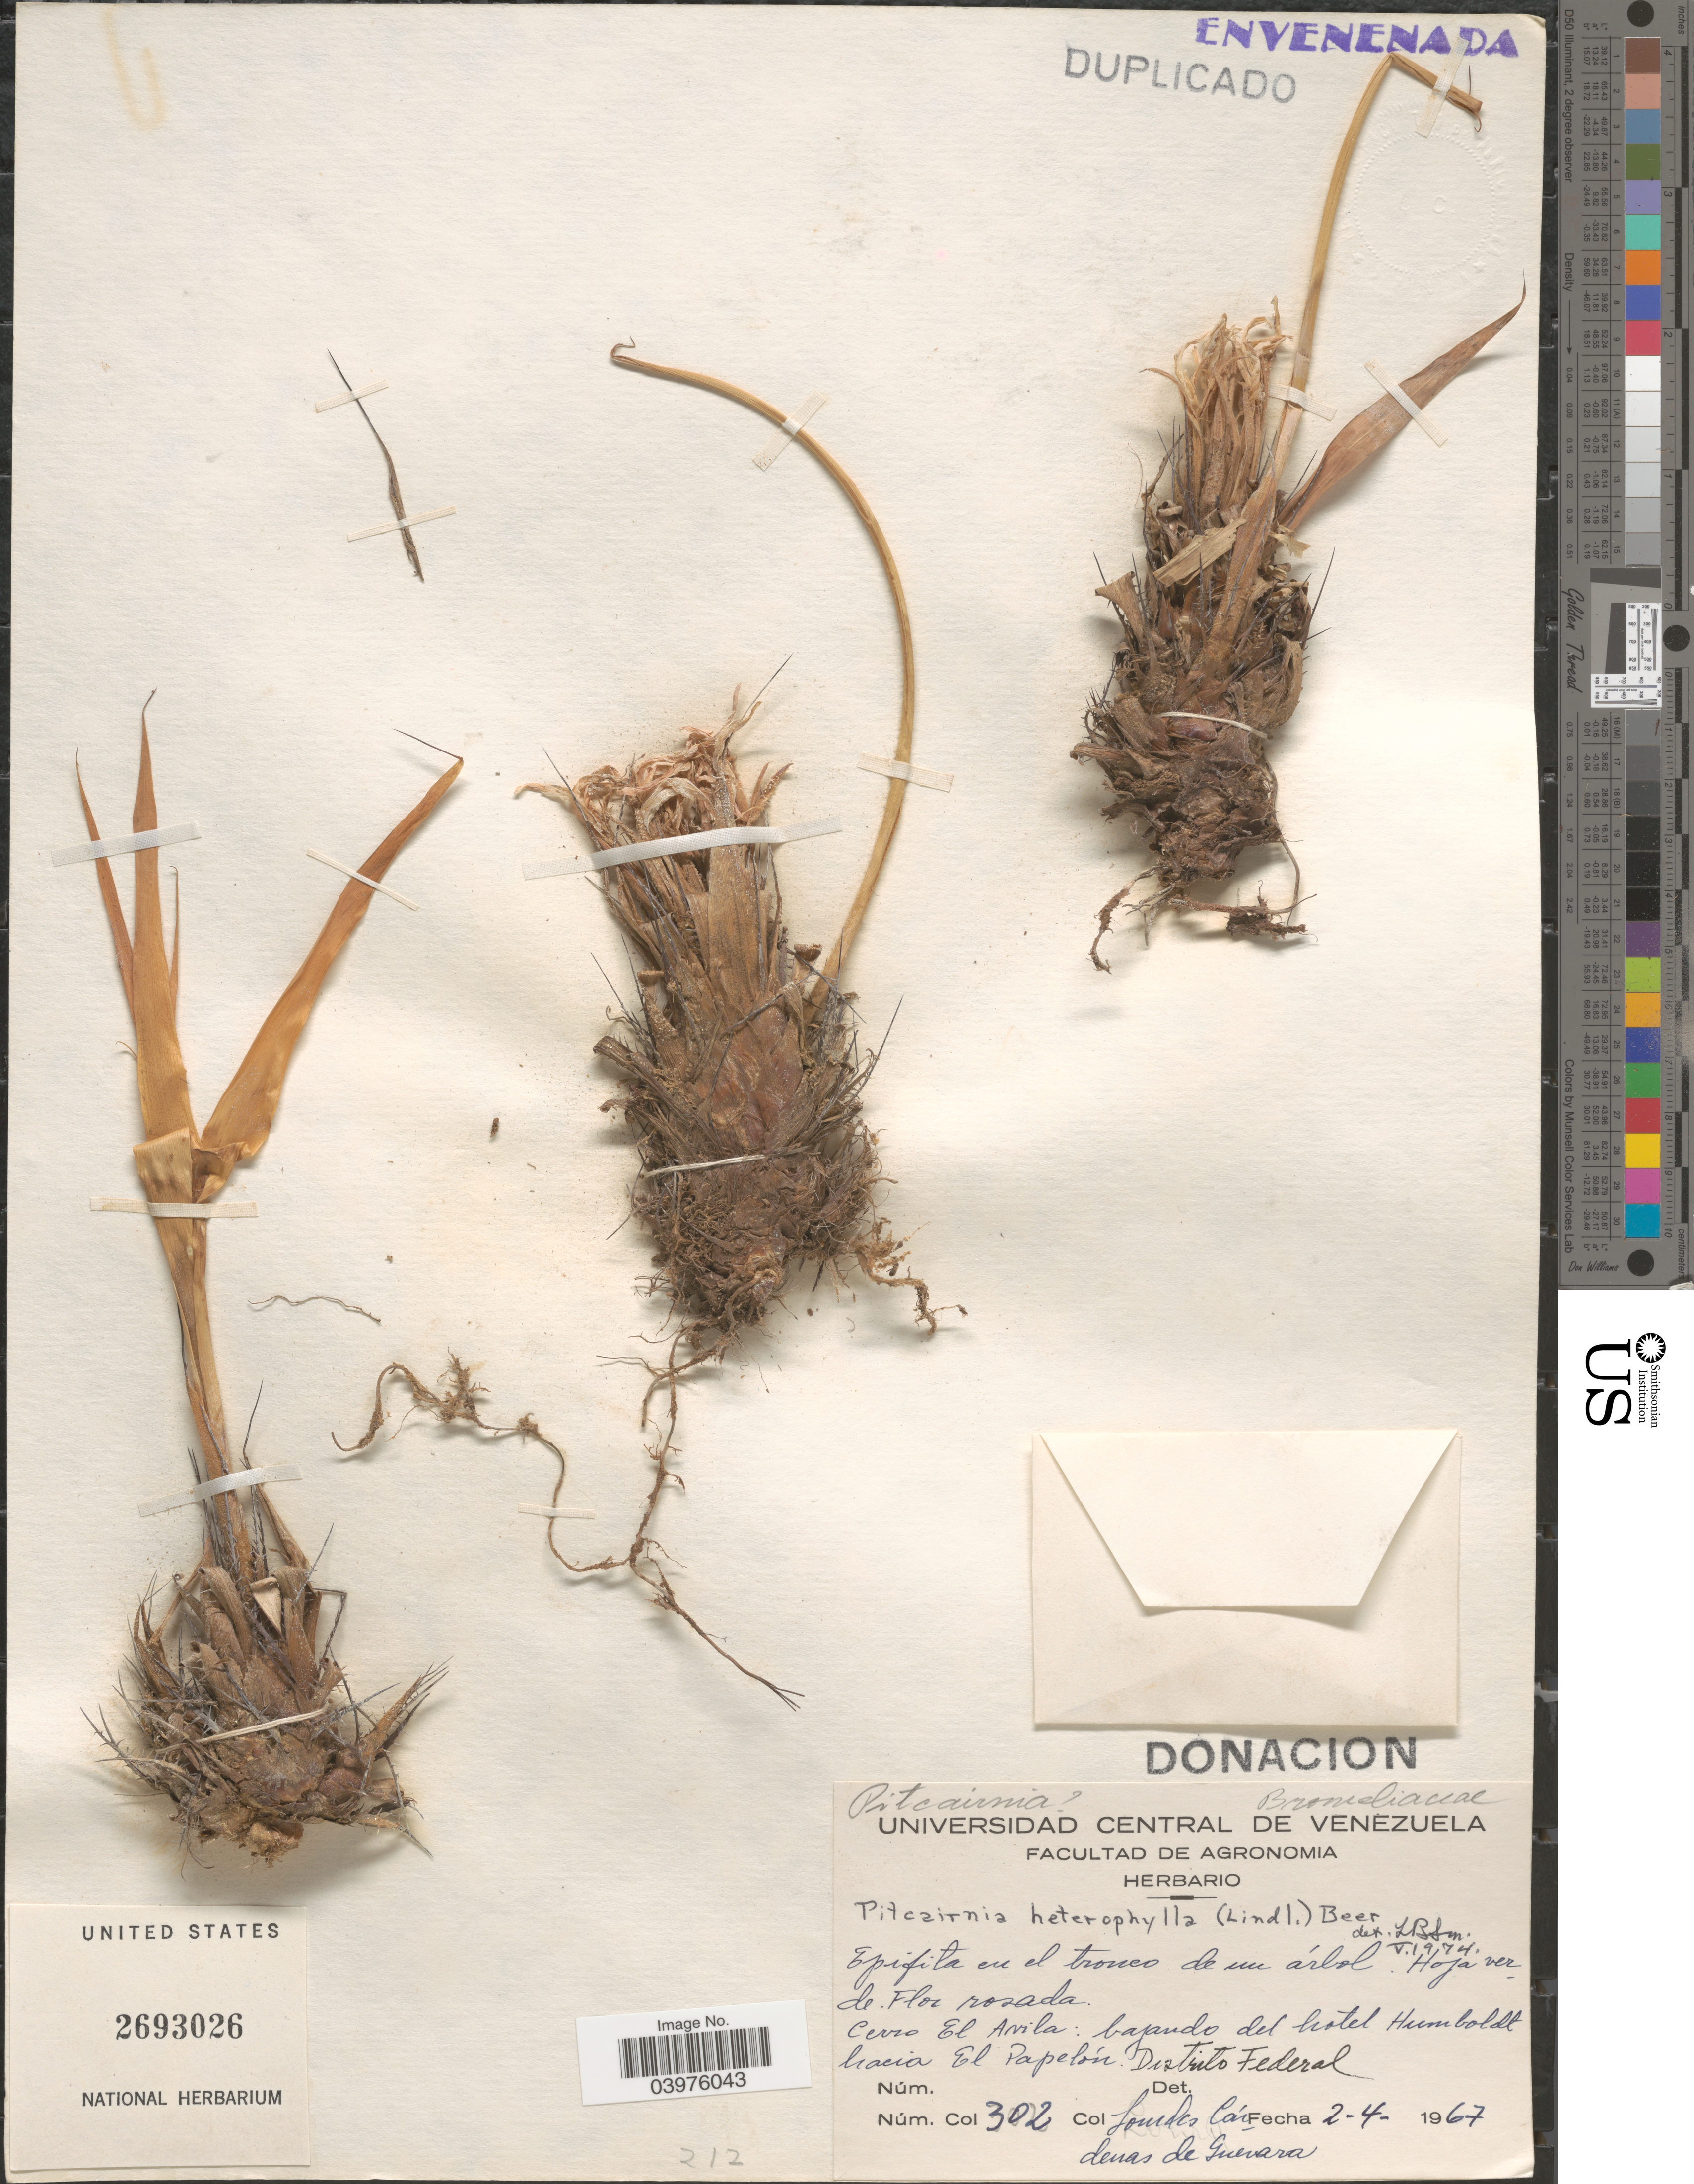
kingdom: Plantae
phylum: Tracheophyta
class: Liliopsida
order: Poales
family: Bromeliaceae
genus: Pitcairnia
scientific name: Pitcairnia heterophylla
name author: (Lindl.) Beer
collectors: L. De Guevara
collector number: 302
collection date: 1967-04-02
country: Venezuela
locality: Cerro El Avila: bajando del hotel Humboldt hacia El Papelón. Distrito Federal.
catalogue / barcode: US 2693026